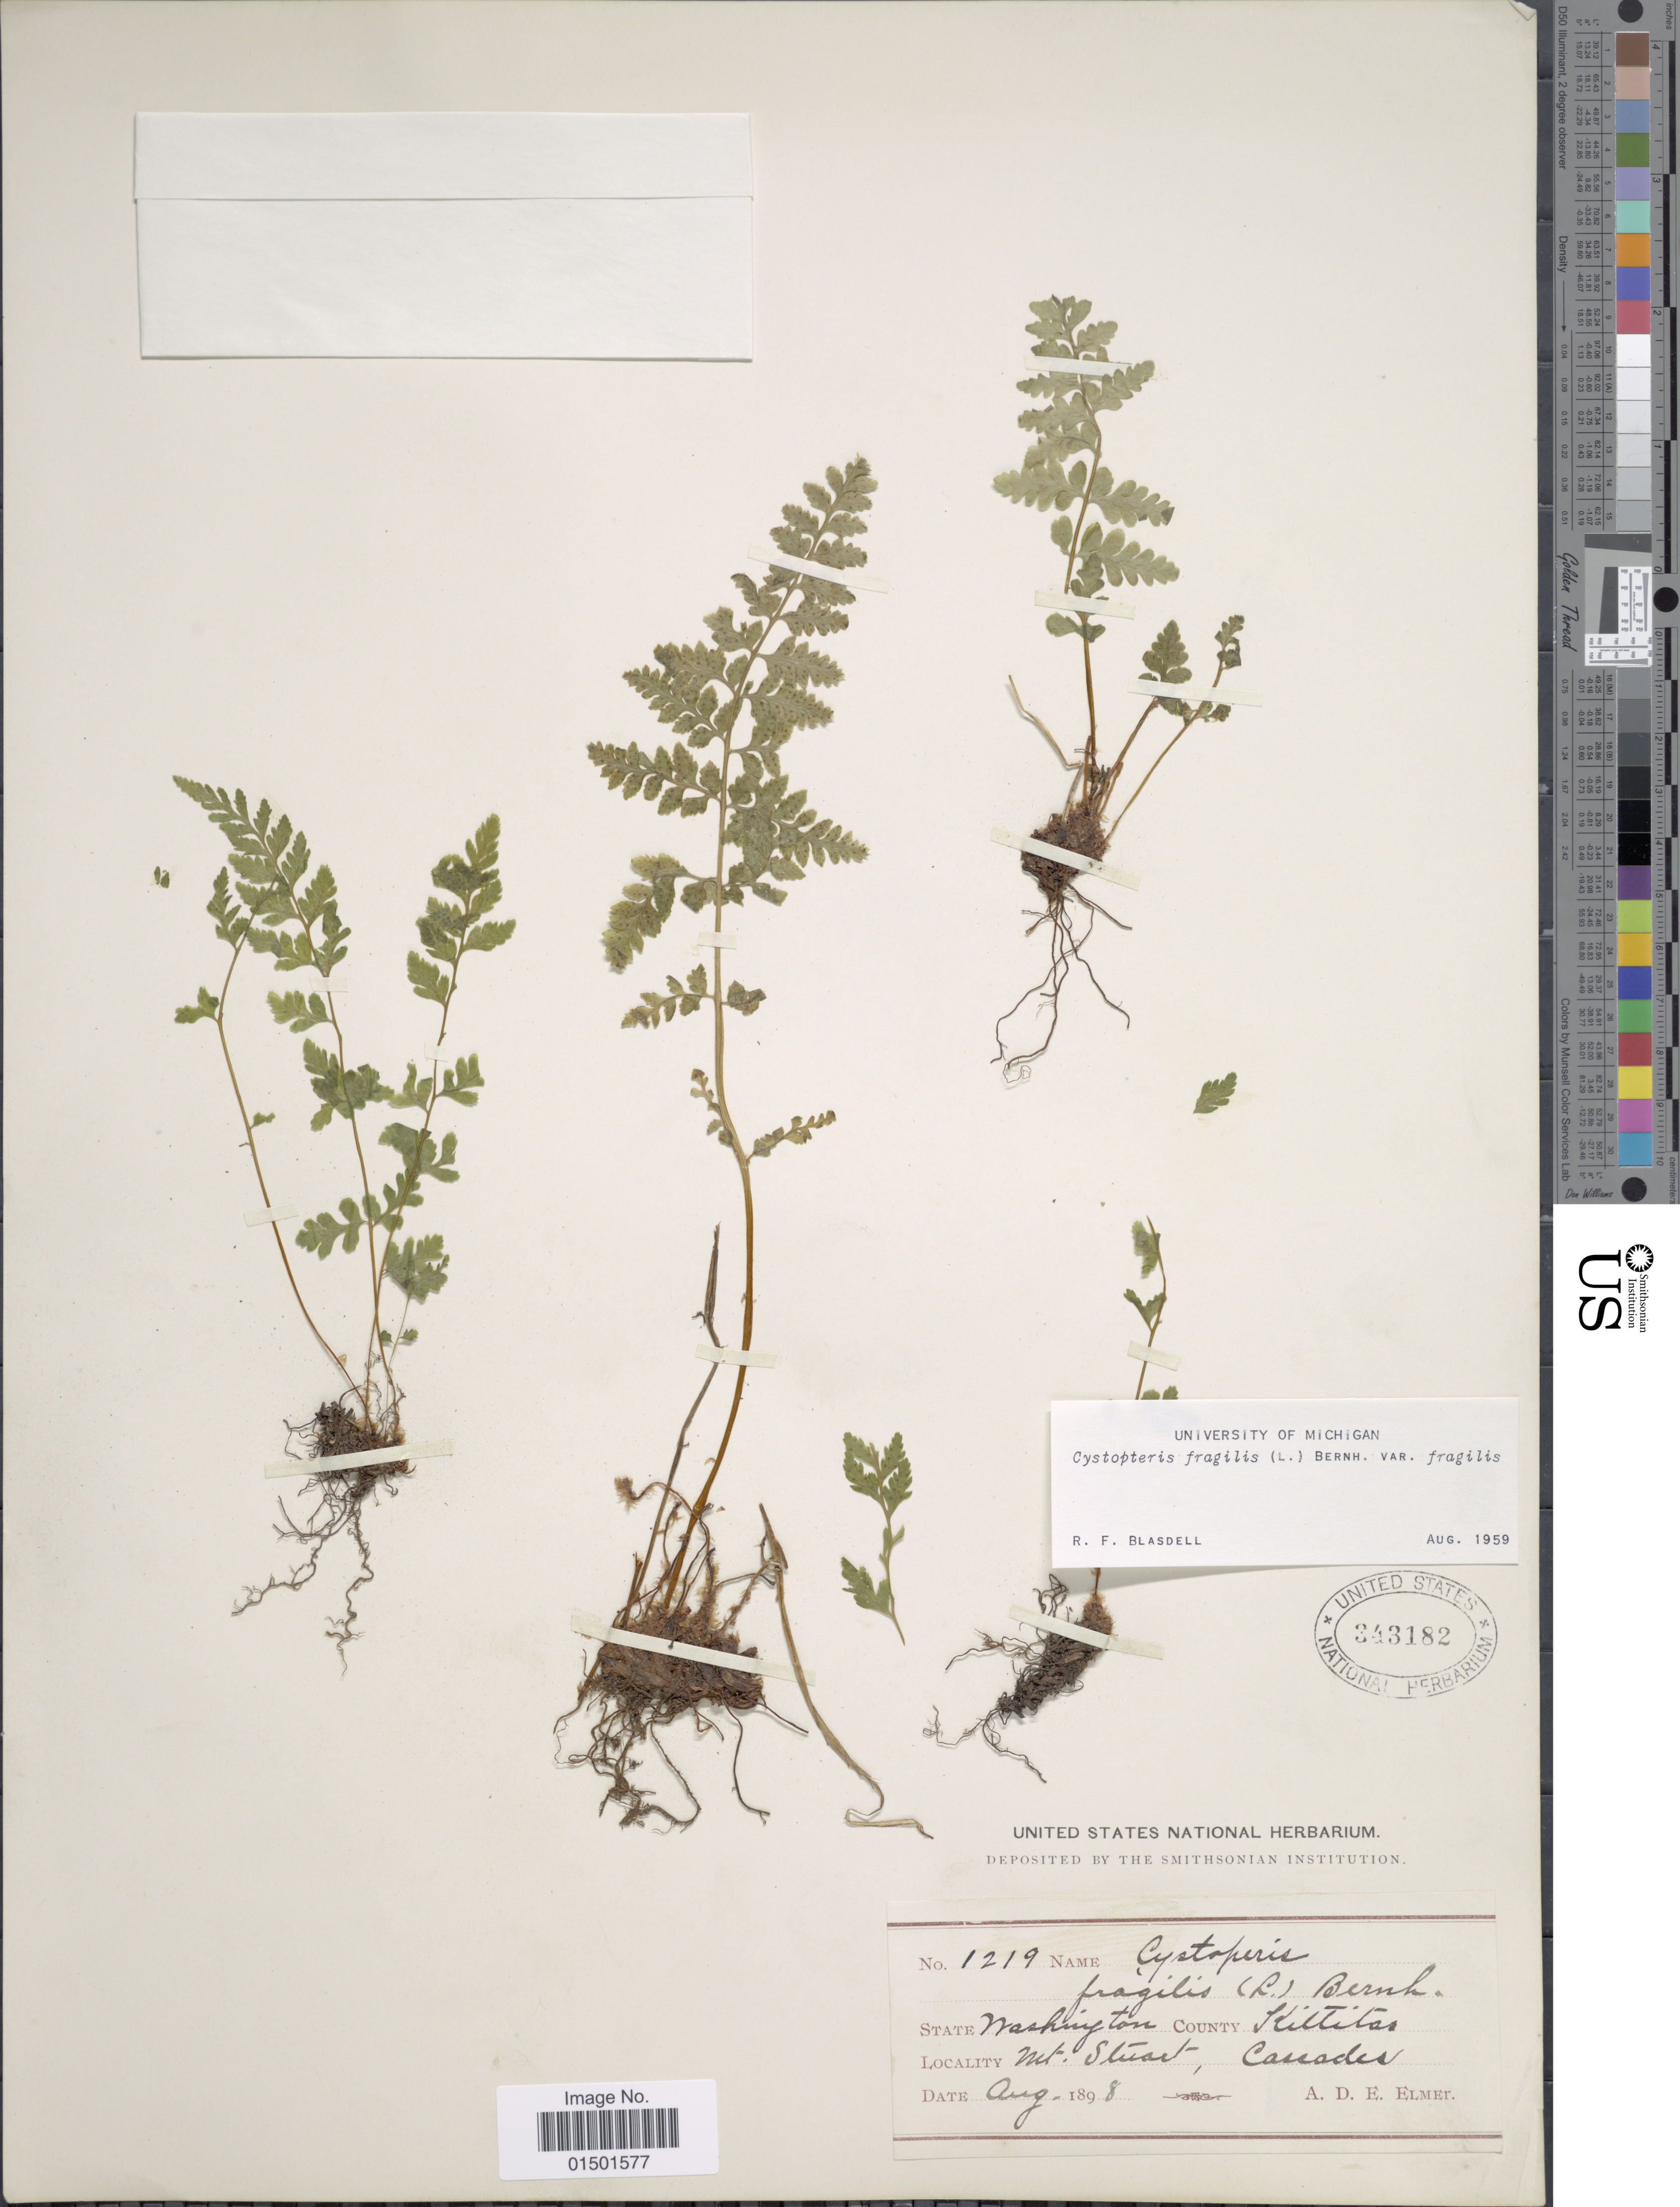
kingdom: Plantae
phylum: Tracheophyta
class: Polypodiopsida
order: Polypodiales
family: Cystopteridaceae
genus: Cystopteris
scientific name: Cystopteris fragilis var. fragilis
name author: (L.) Bernh.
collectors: A. D. E. Elmer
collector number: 1219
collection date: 1898-08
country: United States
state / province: Washington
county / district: Kittitas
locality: County Kittitas. Mt. Stuart, Cascades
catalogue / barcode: US 343182